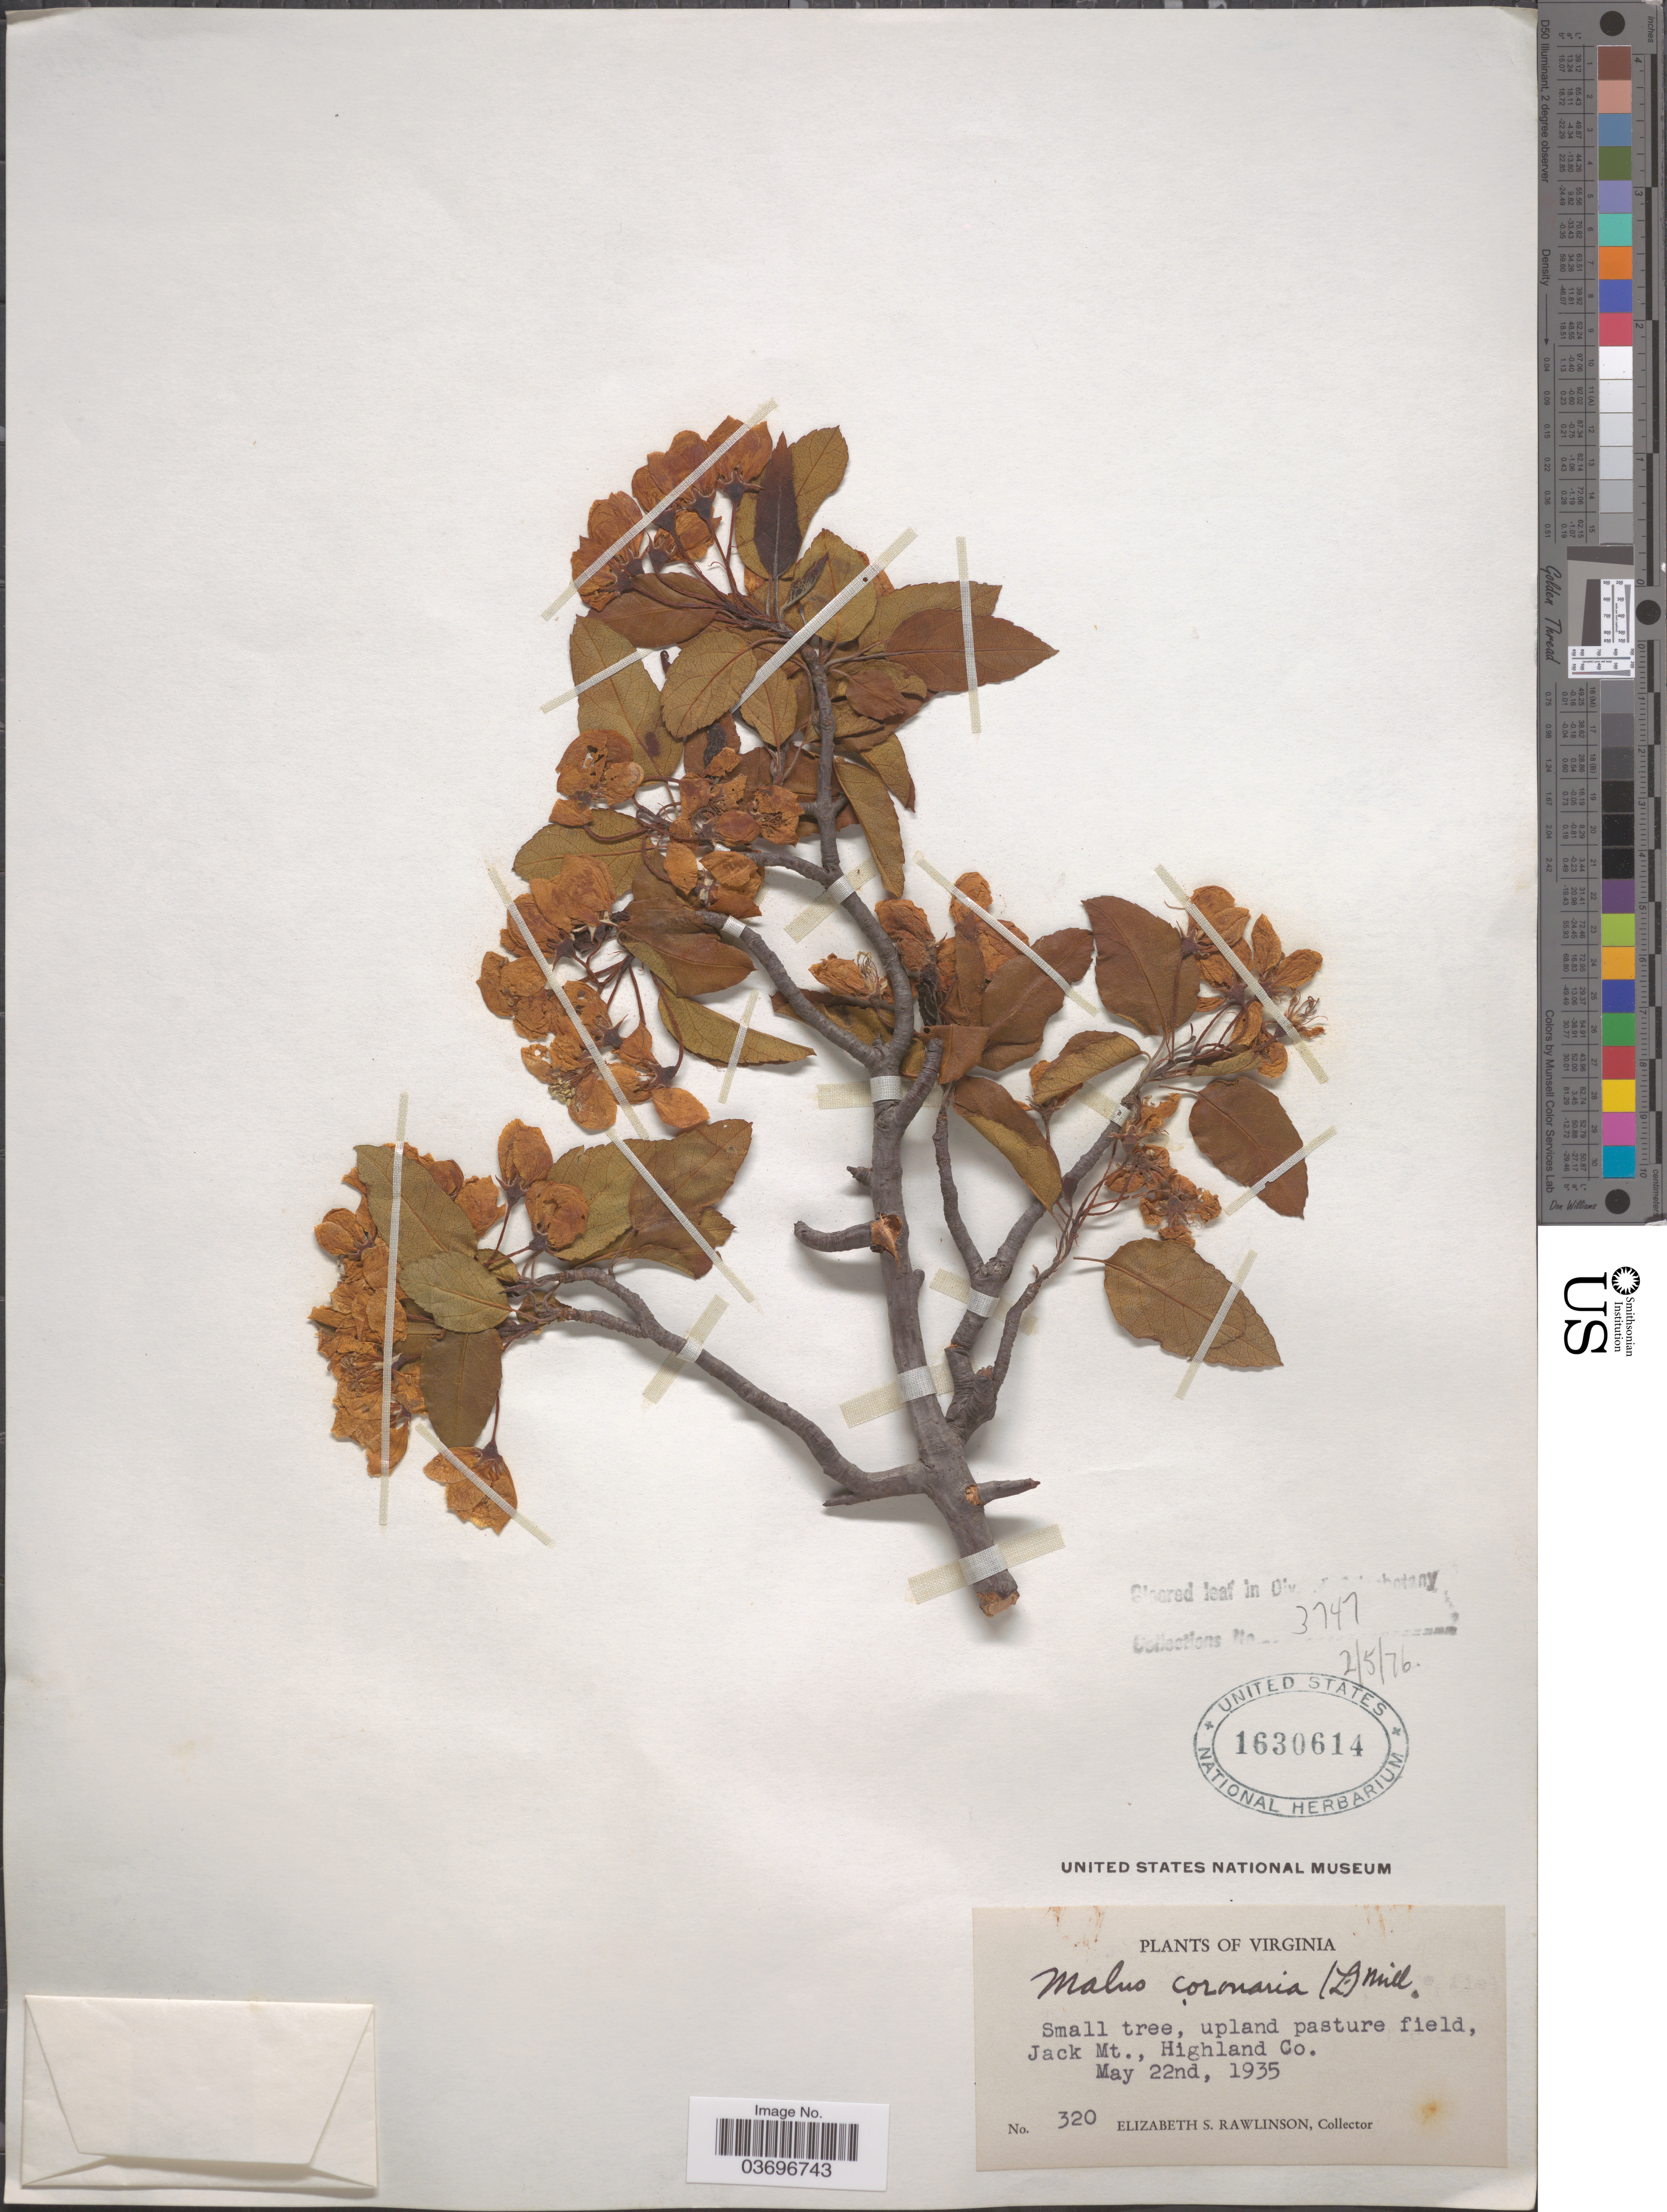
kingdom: Plantae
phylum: Tracheophyta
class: Magnoliopsida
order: Rosales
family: Rosaceae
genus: Malus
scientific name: Malus coronaria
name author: (L.) Mill.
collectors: E. S. Rawlinson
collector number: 320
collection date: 1935-05-22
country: United States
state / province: Virginia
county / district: Highland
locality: Jack Mt., Highland Co.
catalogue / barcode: US 1630614